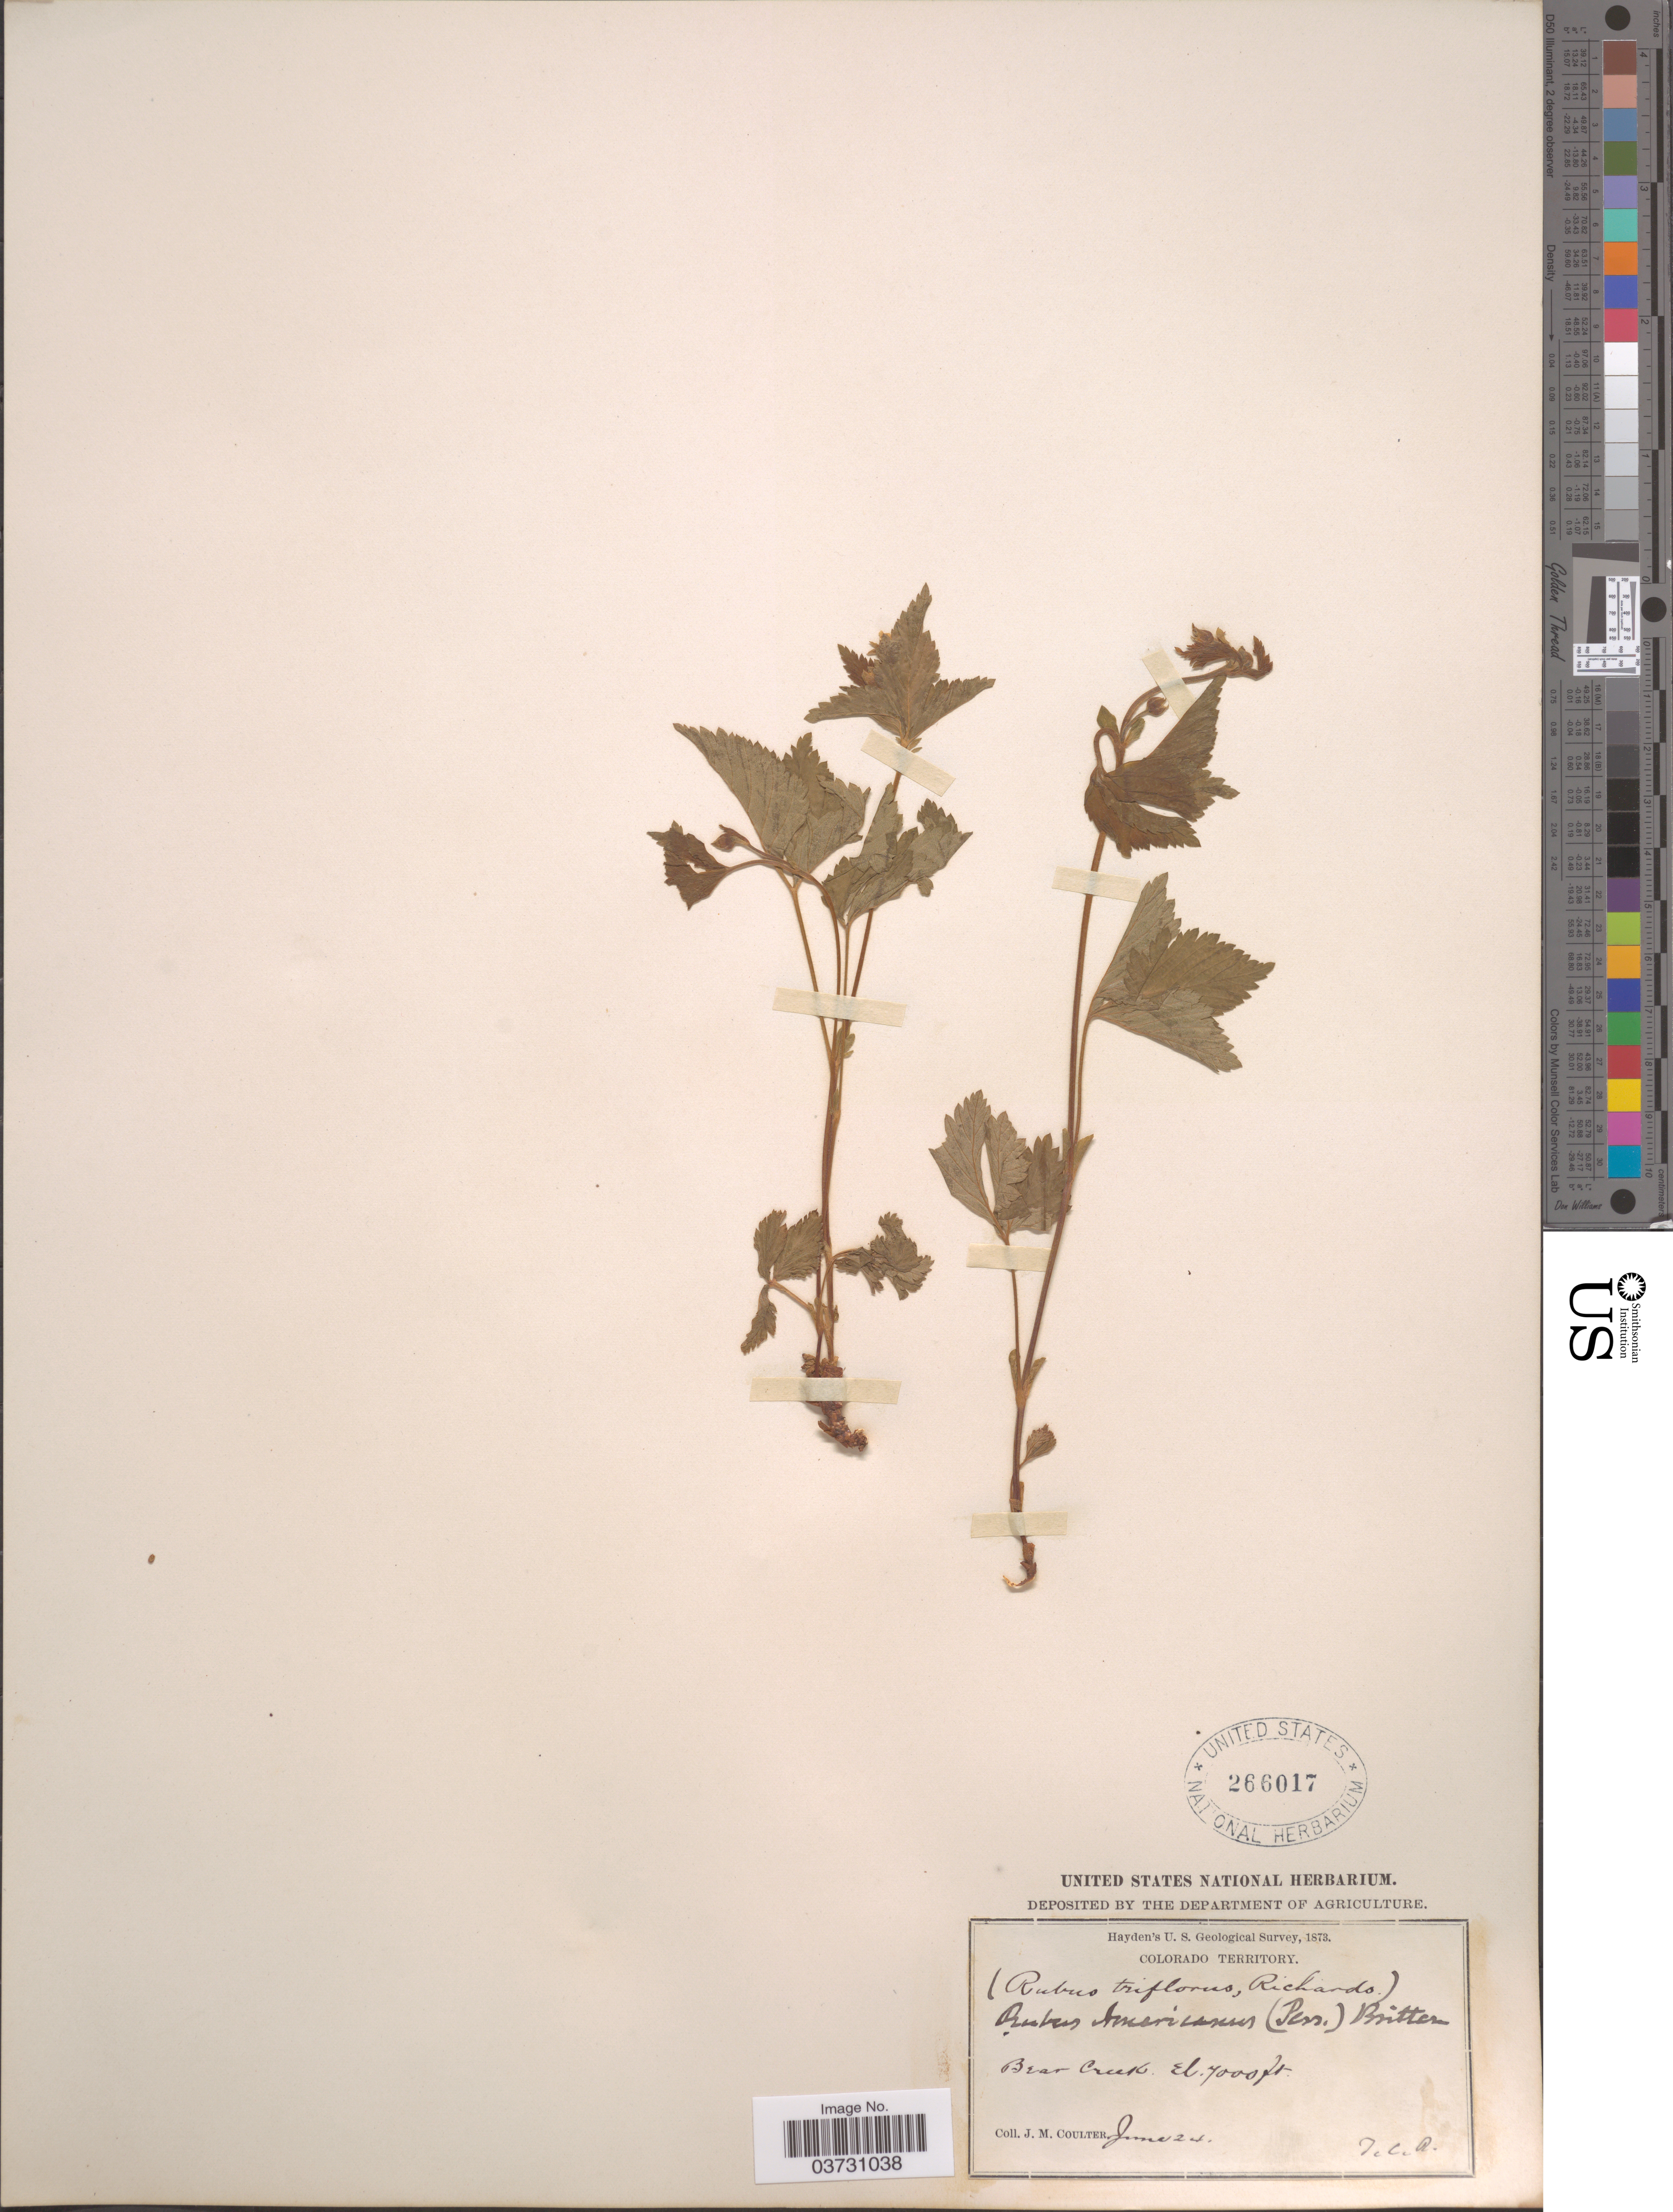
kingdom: Plantae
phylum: Tracheophyta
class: Magnoliopsida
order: Rosales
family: Rosaceae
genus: Rubus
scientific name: Rubus pubescens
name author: Raf.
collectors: J. M. Coulter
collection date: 1873-06-24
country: United States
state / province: Colorado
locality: Colorado Territory. Bear Creek.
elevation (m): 2134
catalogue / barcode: US 266017